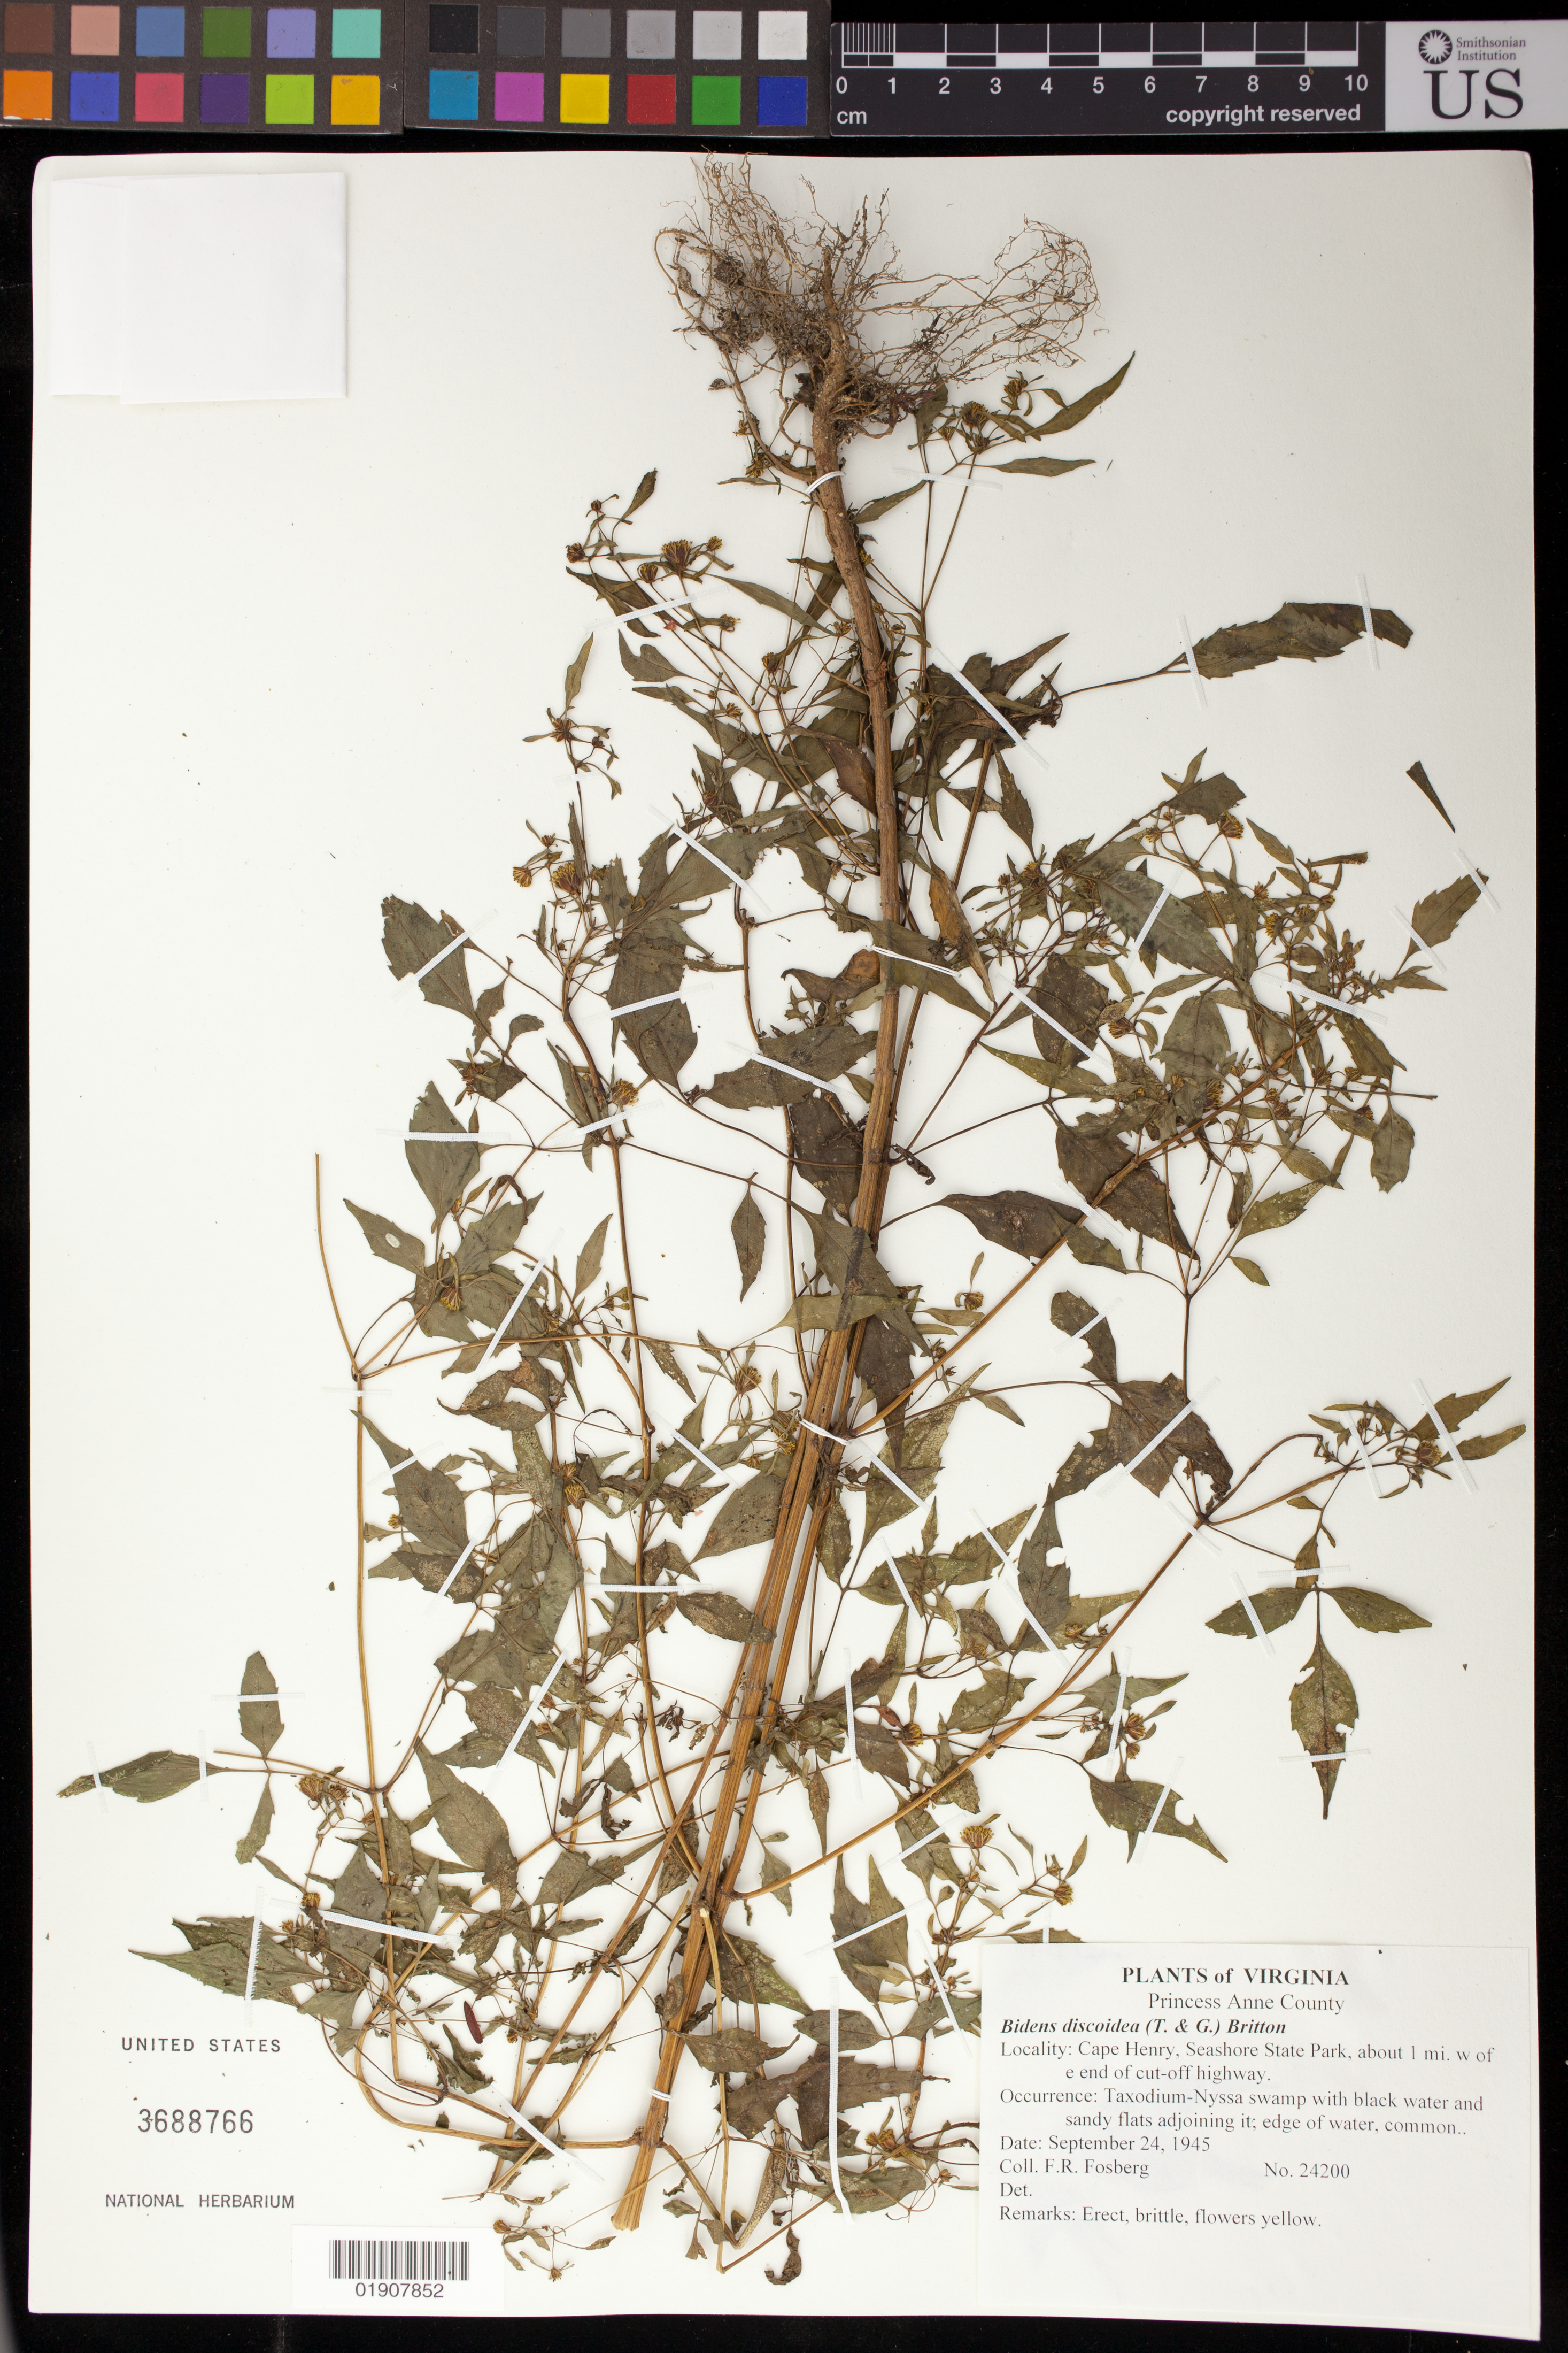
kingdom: Plantae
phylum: Tracheophyta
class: Magnoliopsida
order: Asterales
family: Asteraceae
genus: Bidens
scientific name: Bidens discoidea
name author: (Torr. & A. Gray) Britton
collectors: F. R. Fosberg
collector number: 24200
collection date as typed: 24 Sep 1945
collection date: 1945-09-24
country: United States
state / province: Virginia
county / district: City of Virginia Beach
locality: Princess Anne County, Cape Henry, Seashore State Park, about 1 mi. W of E end of cut-off highway. [Princess Anne County is now part of City of Virginia Beach.]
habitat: Taxodium-Nyssa swamp with black water and sandy flats adjoining it; in edge of water.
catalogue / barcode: US 3688766